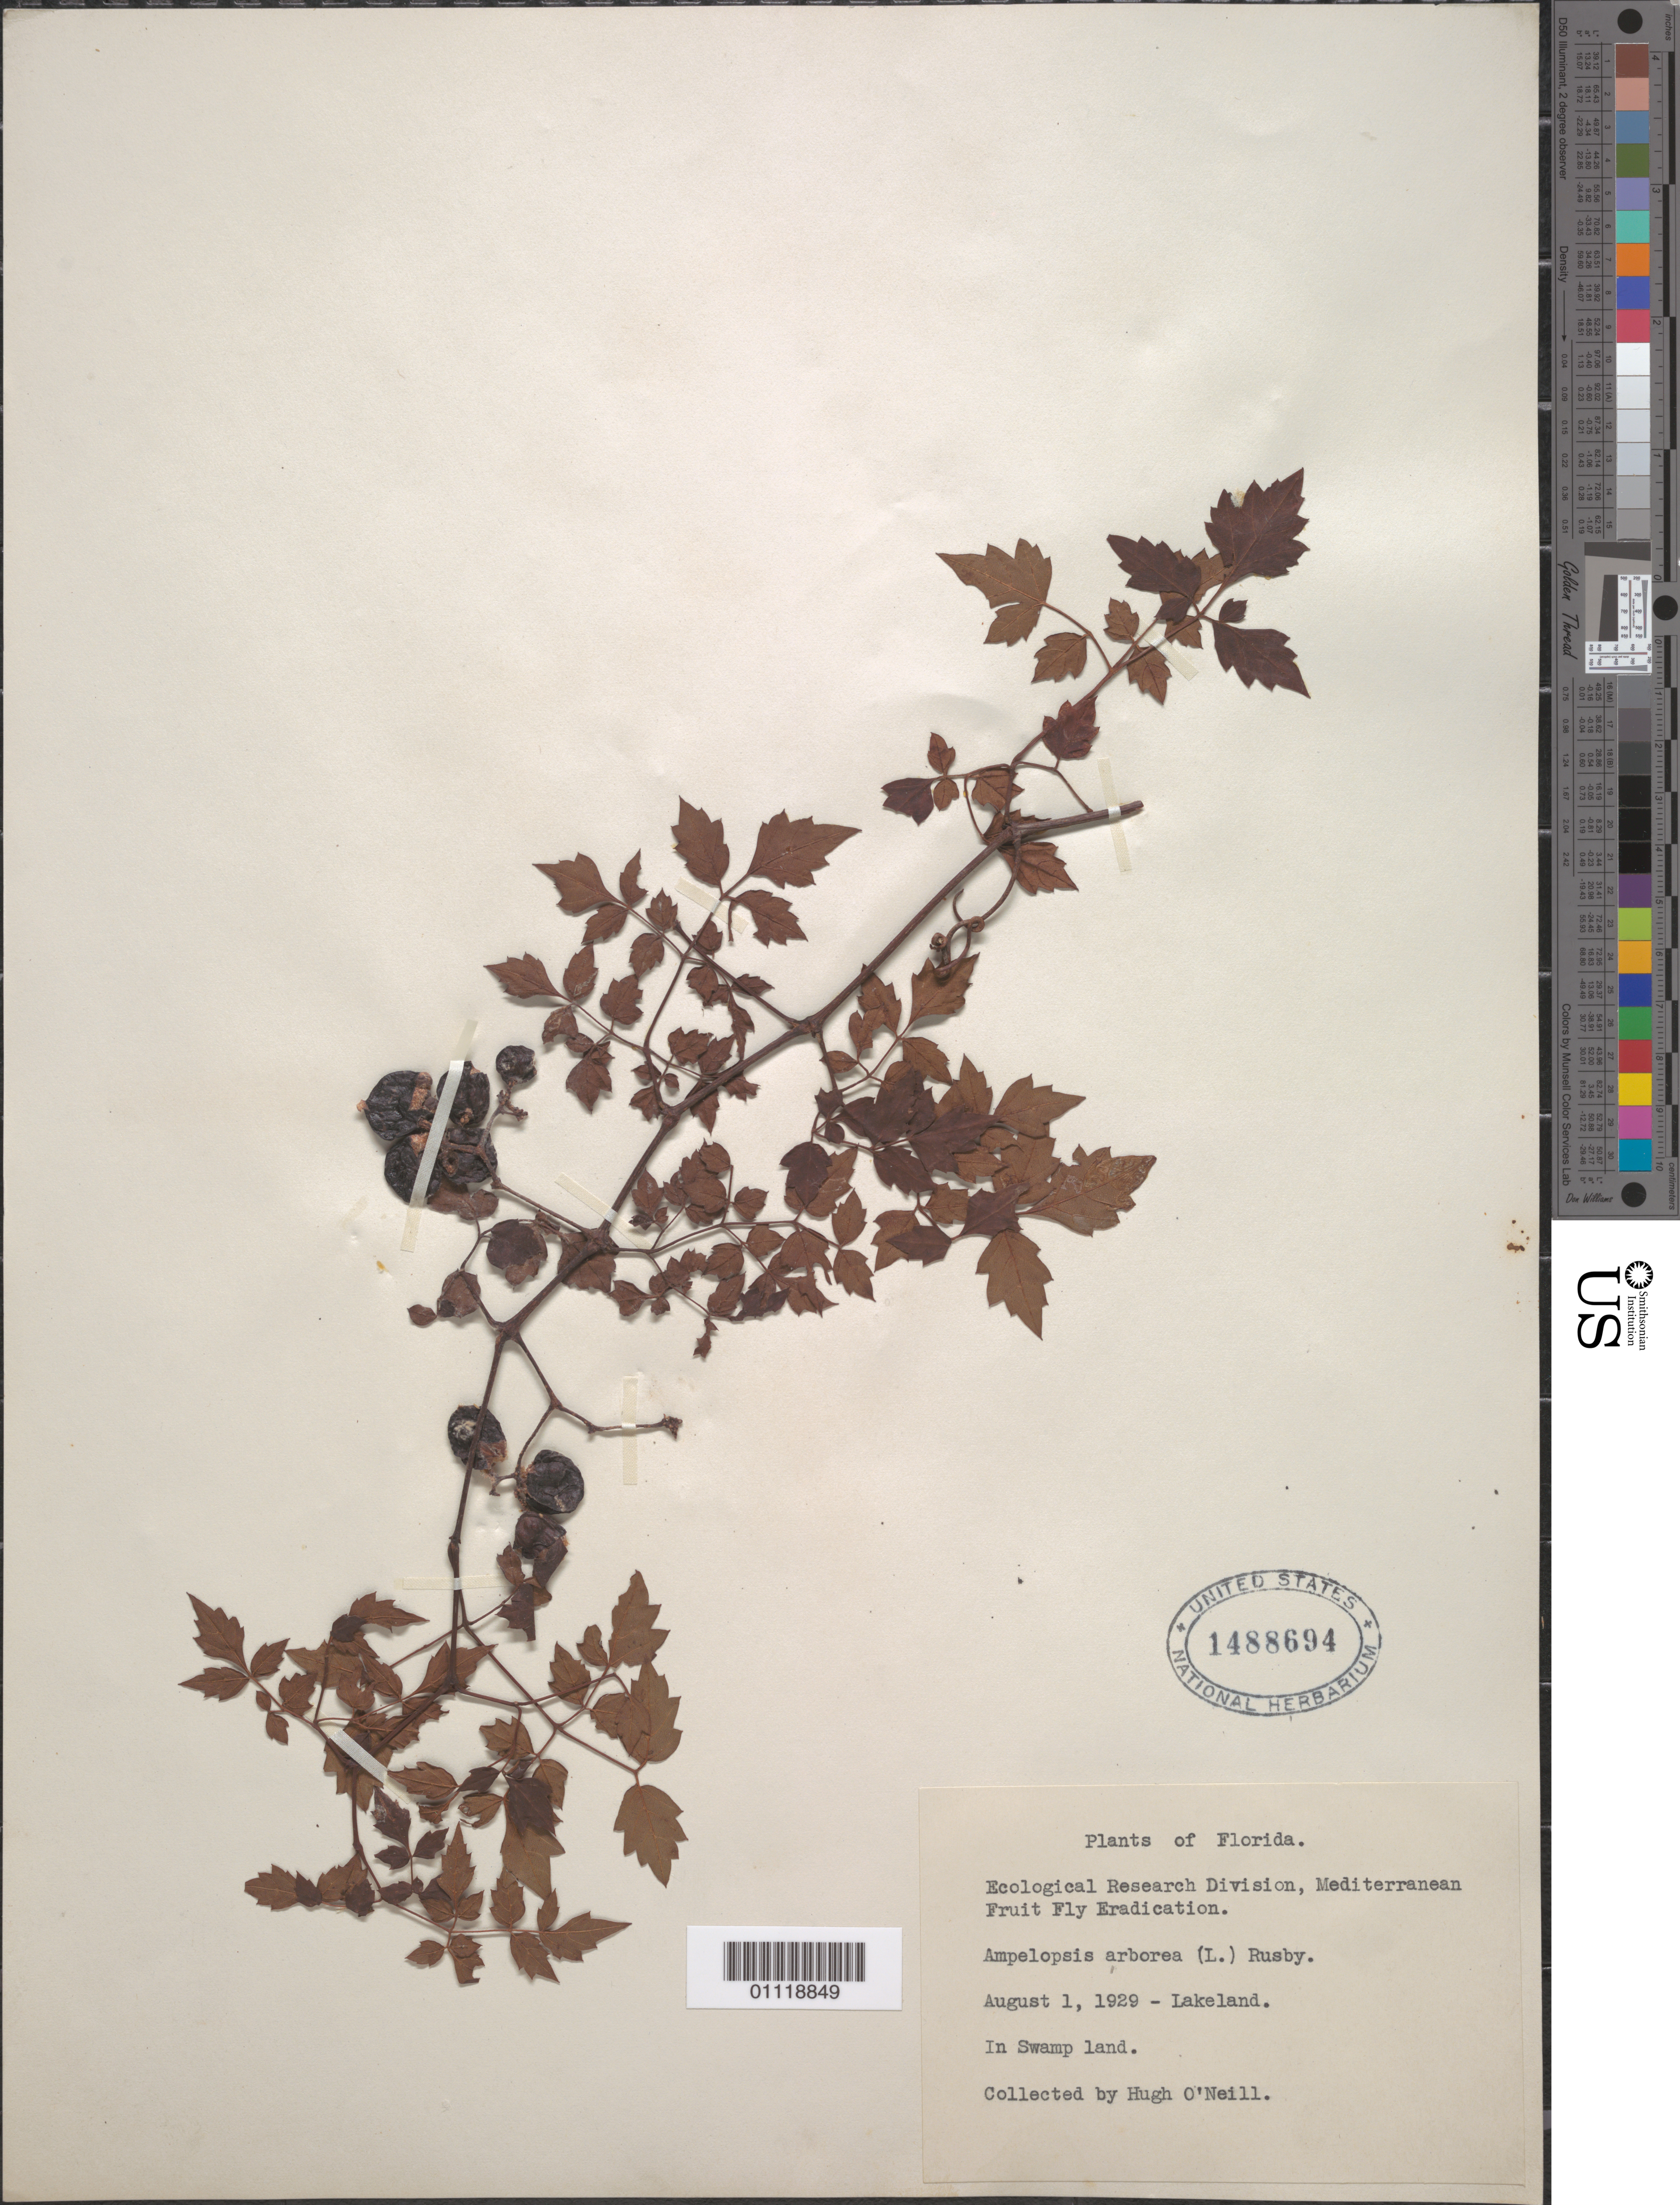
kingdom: Plantae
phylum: Tracheophyta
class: Magnoliopsida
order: Vitales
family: Vitaceae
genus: Ampelopsis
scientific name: Ampelopsis arborea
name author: (L.) Koehne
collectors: H. O'Neill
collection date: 1929-08-01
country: United States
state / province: Florida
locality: Lakeland.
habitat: In Swamp land.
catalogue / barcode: US 1488694